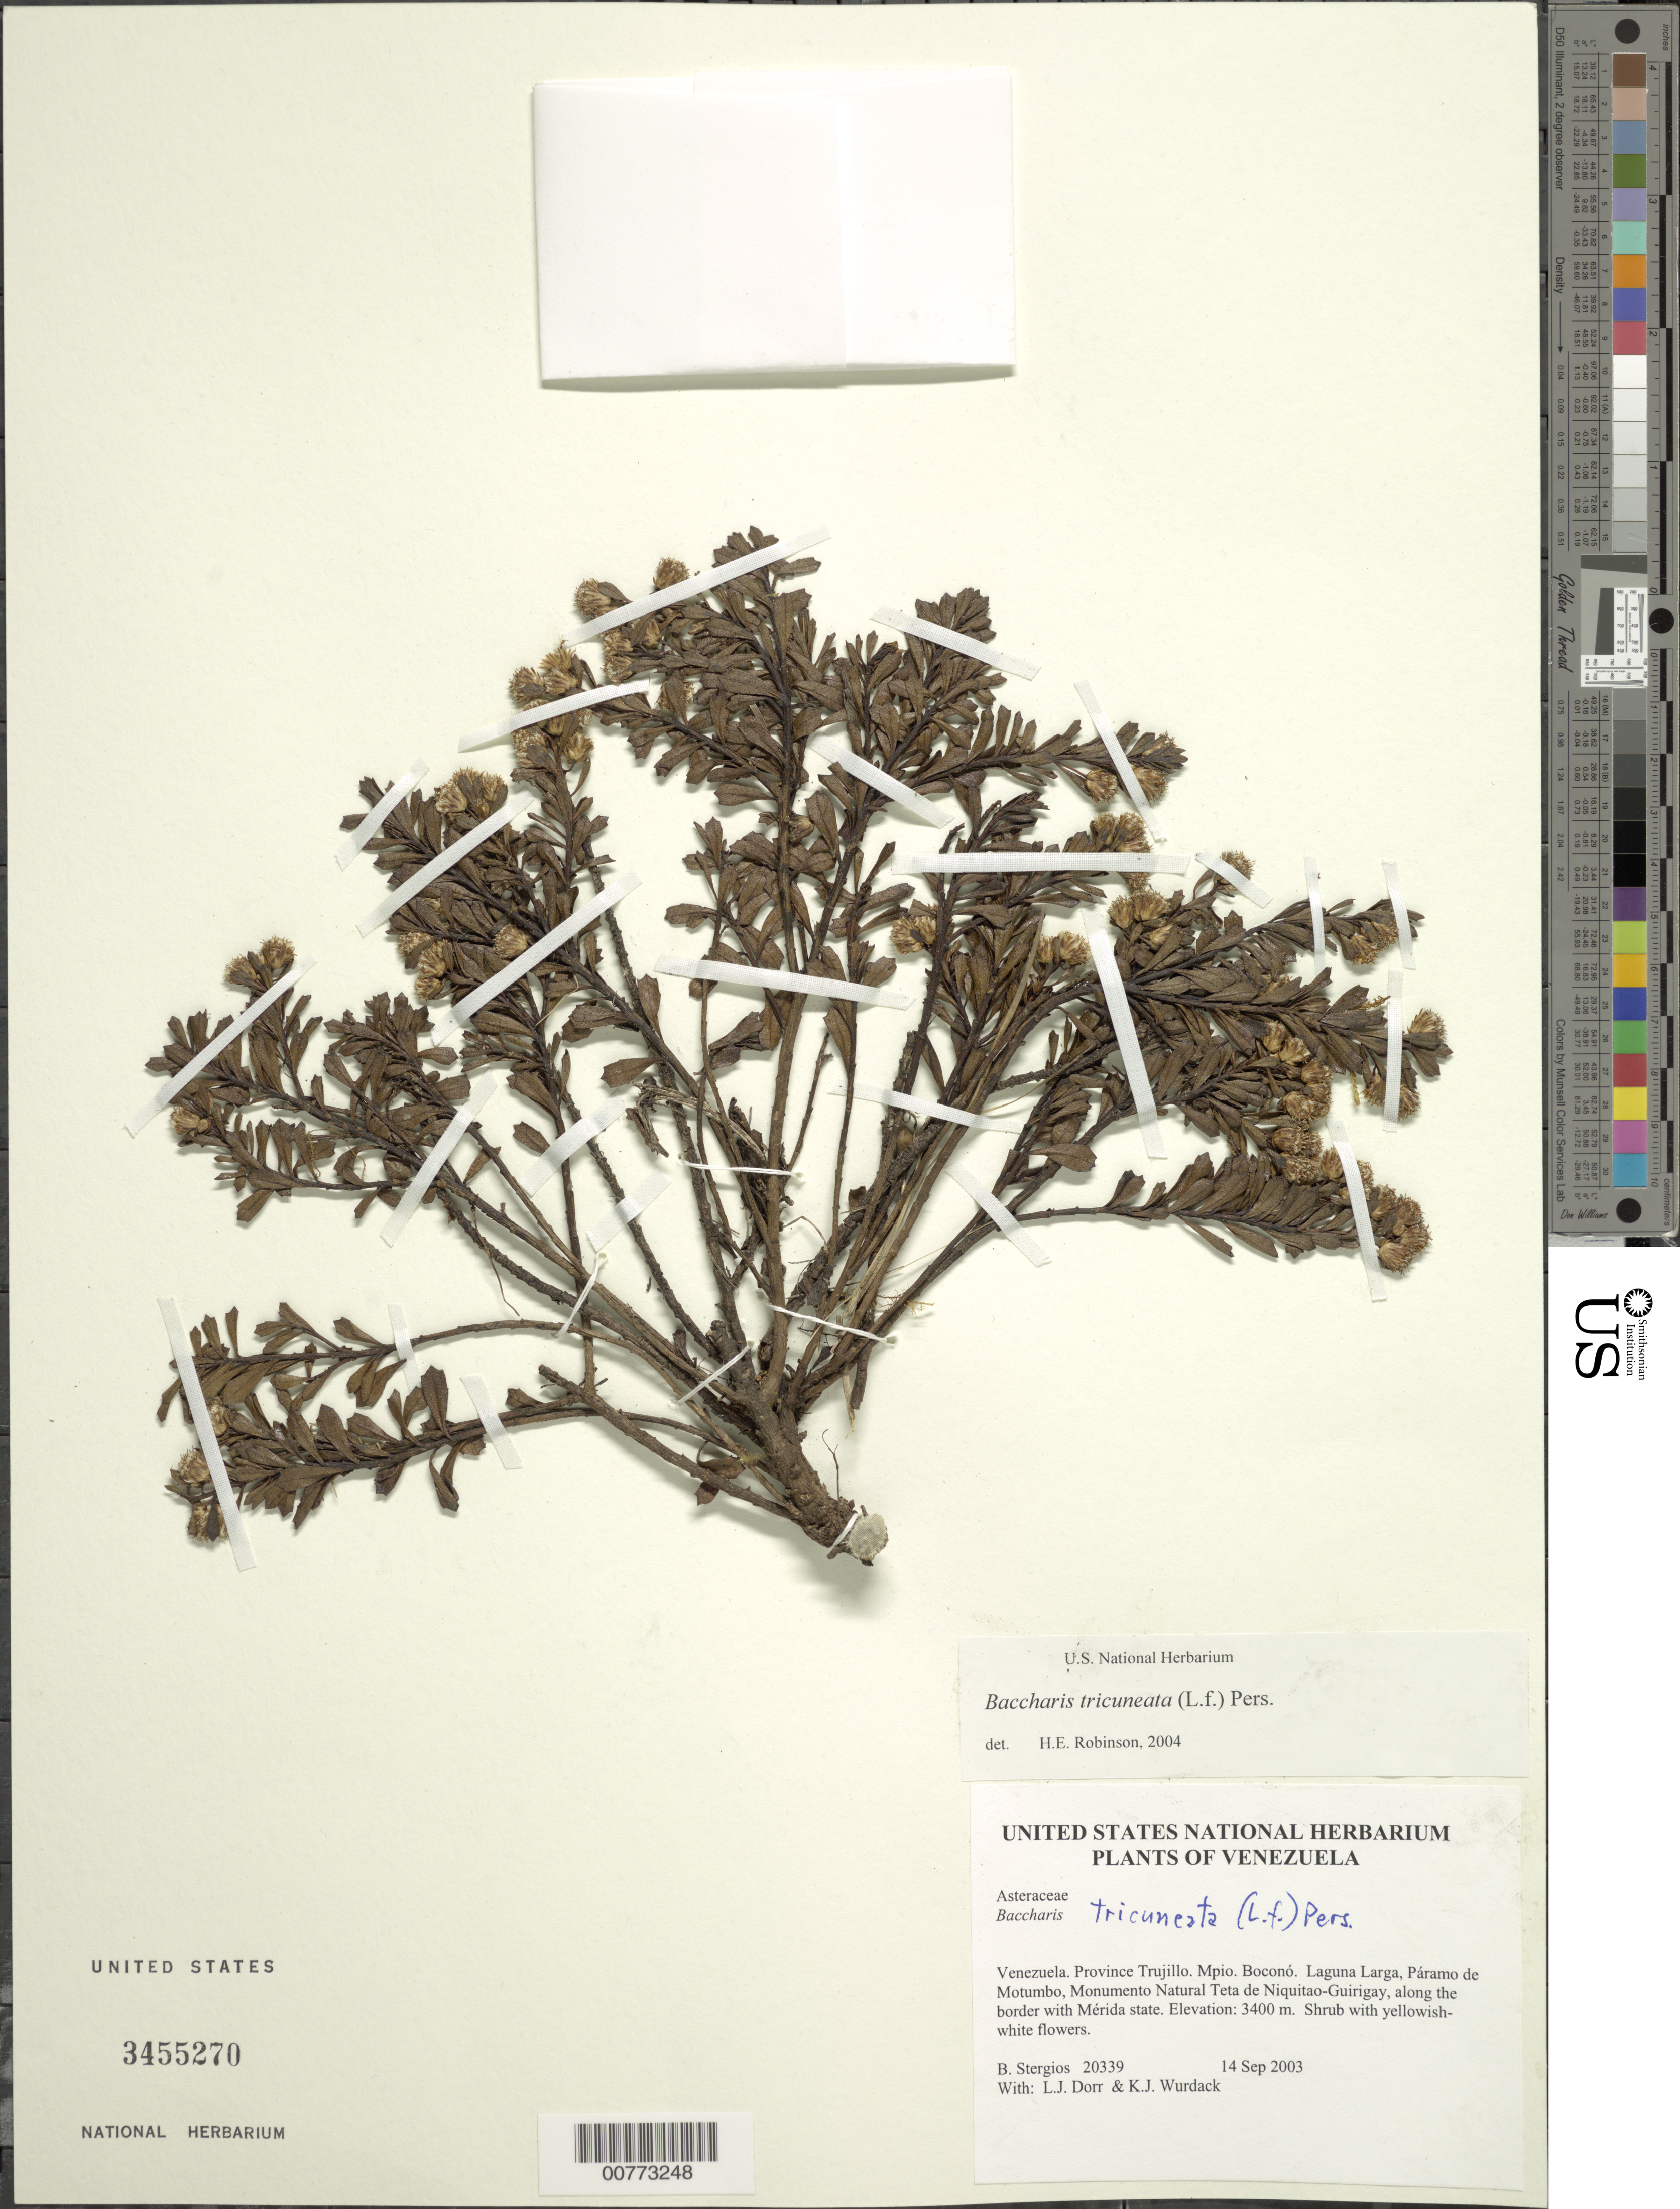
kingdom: Plantae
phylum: Tracheophyta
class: Magnoliopsida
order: Asterales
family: Asteraceae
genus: Baccharis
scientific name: Baccharis tricuneata f. procumbens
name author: Cuatrec.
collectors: B. G. Stergios, L. J. Dorr & K. Wurdack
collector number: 20339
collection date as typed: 14 Sep 2003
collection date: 2003-09-14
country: Venezuela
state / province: Trujillo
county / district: Boconó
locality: Laguna Larga, Páramo de Motumbo, Monumento Natural Teta de Niquitao-Guirigay, along the border with Mérida state.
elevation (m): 3400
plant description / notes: F, PORT, US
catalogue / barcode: US 3455270